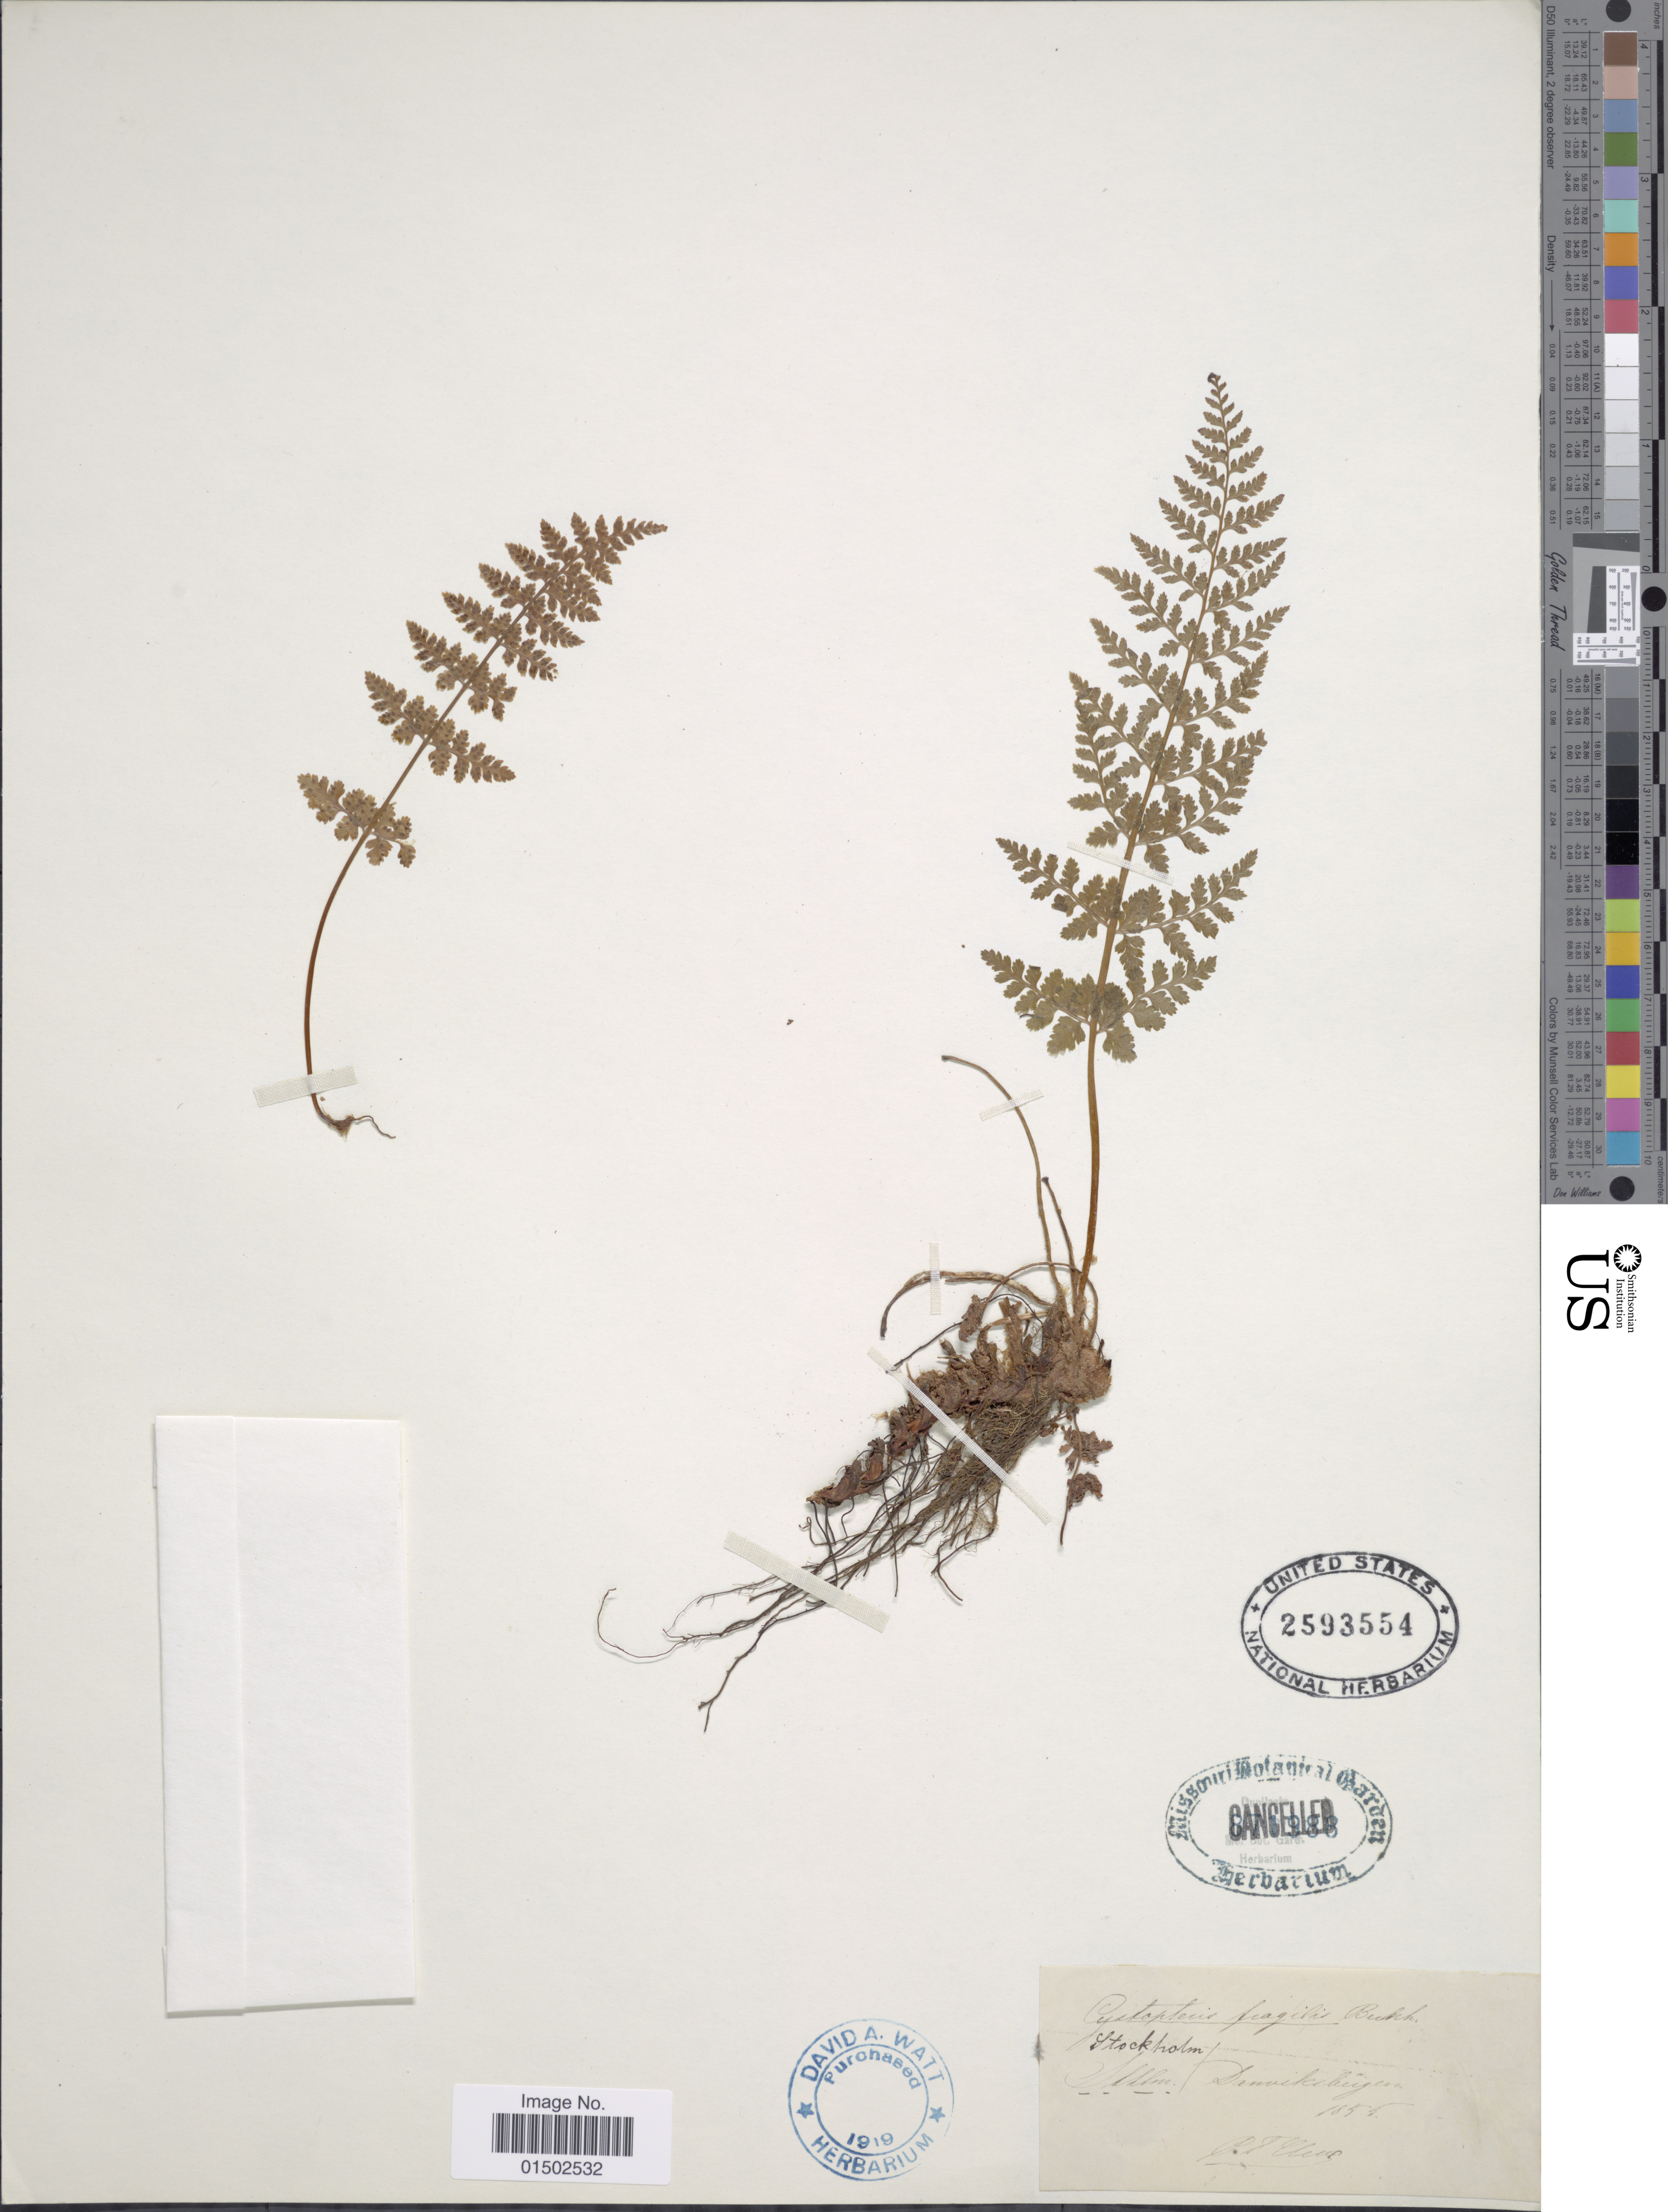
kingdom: Plantae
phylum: Tracheophyta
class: Polypodiopsida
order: Polypodiales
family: Cystopteridaceae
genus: Cystopteris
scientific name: Cystopteris fragilis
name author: (L.) Bernh.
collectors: P. Cleve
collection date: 1855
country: Sweden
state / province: Stockholm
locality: Danvikshagen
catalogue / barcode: US 2593554